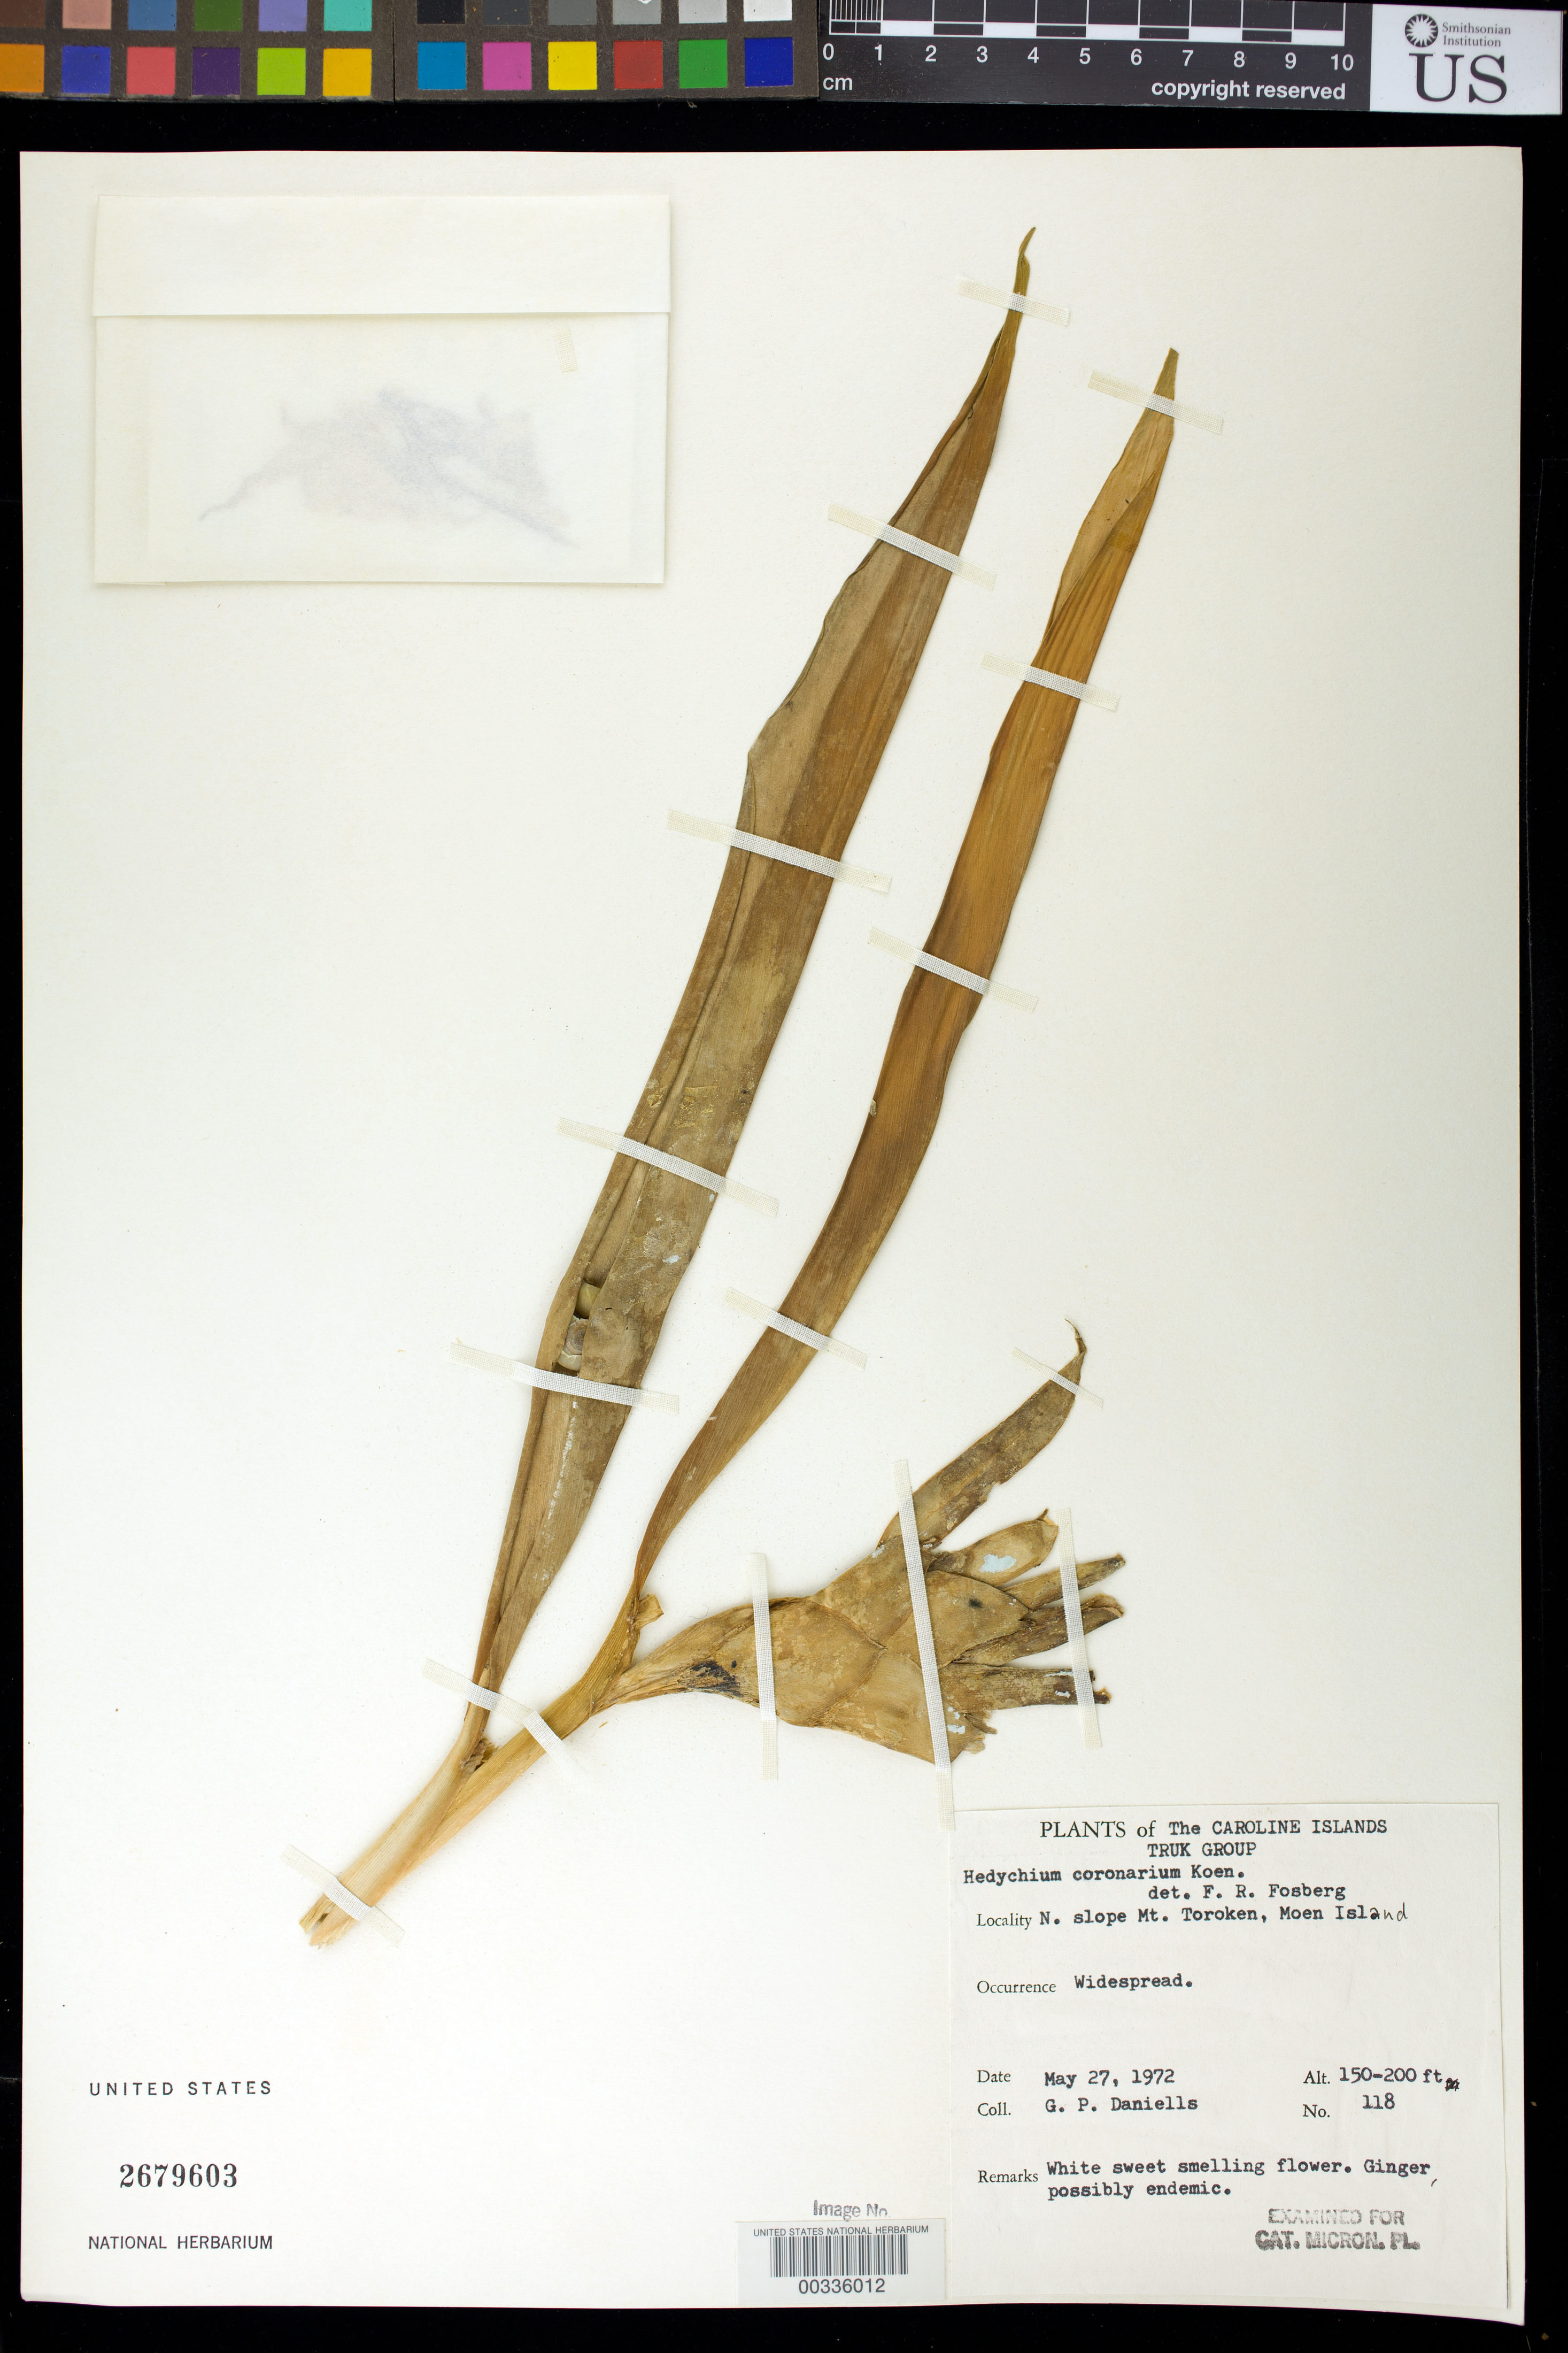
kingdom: Plantae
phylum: Tracheophyta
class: Liliopsida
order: Zingiberales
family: Zingiberaceae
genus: Hedychium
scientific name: Hedychium coronarium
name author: J. Koenig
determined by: Fosberg, F. R.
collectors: G. Daniells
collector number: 118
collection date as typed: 27 May 1972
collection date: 1972-05-27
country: Micronesia, Federated States of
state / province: Truk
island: Moen [Wono]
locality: Plants of the caroline islands, truk group, n slope mt. toroken, moen island. [Weno Island = Moen Island.]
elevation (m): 46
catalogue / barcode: US 2679603